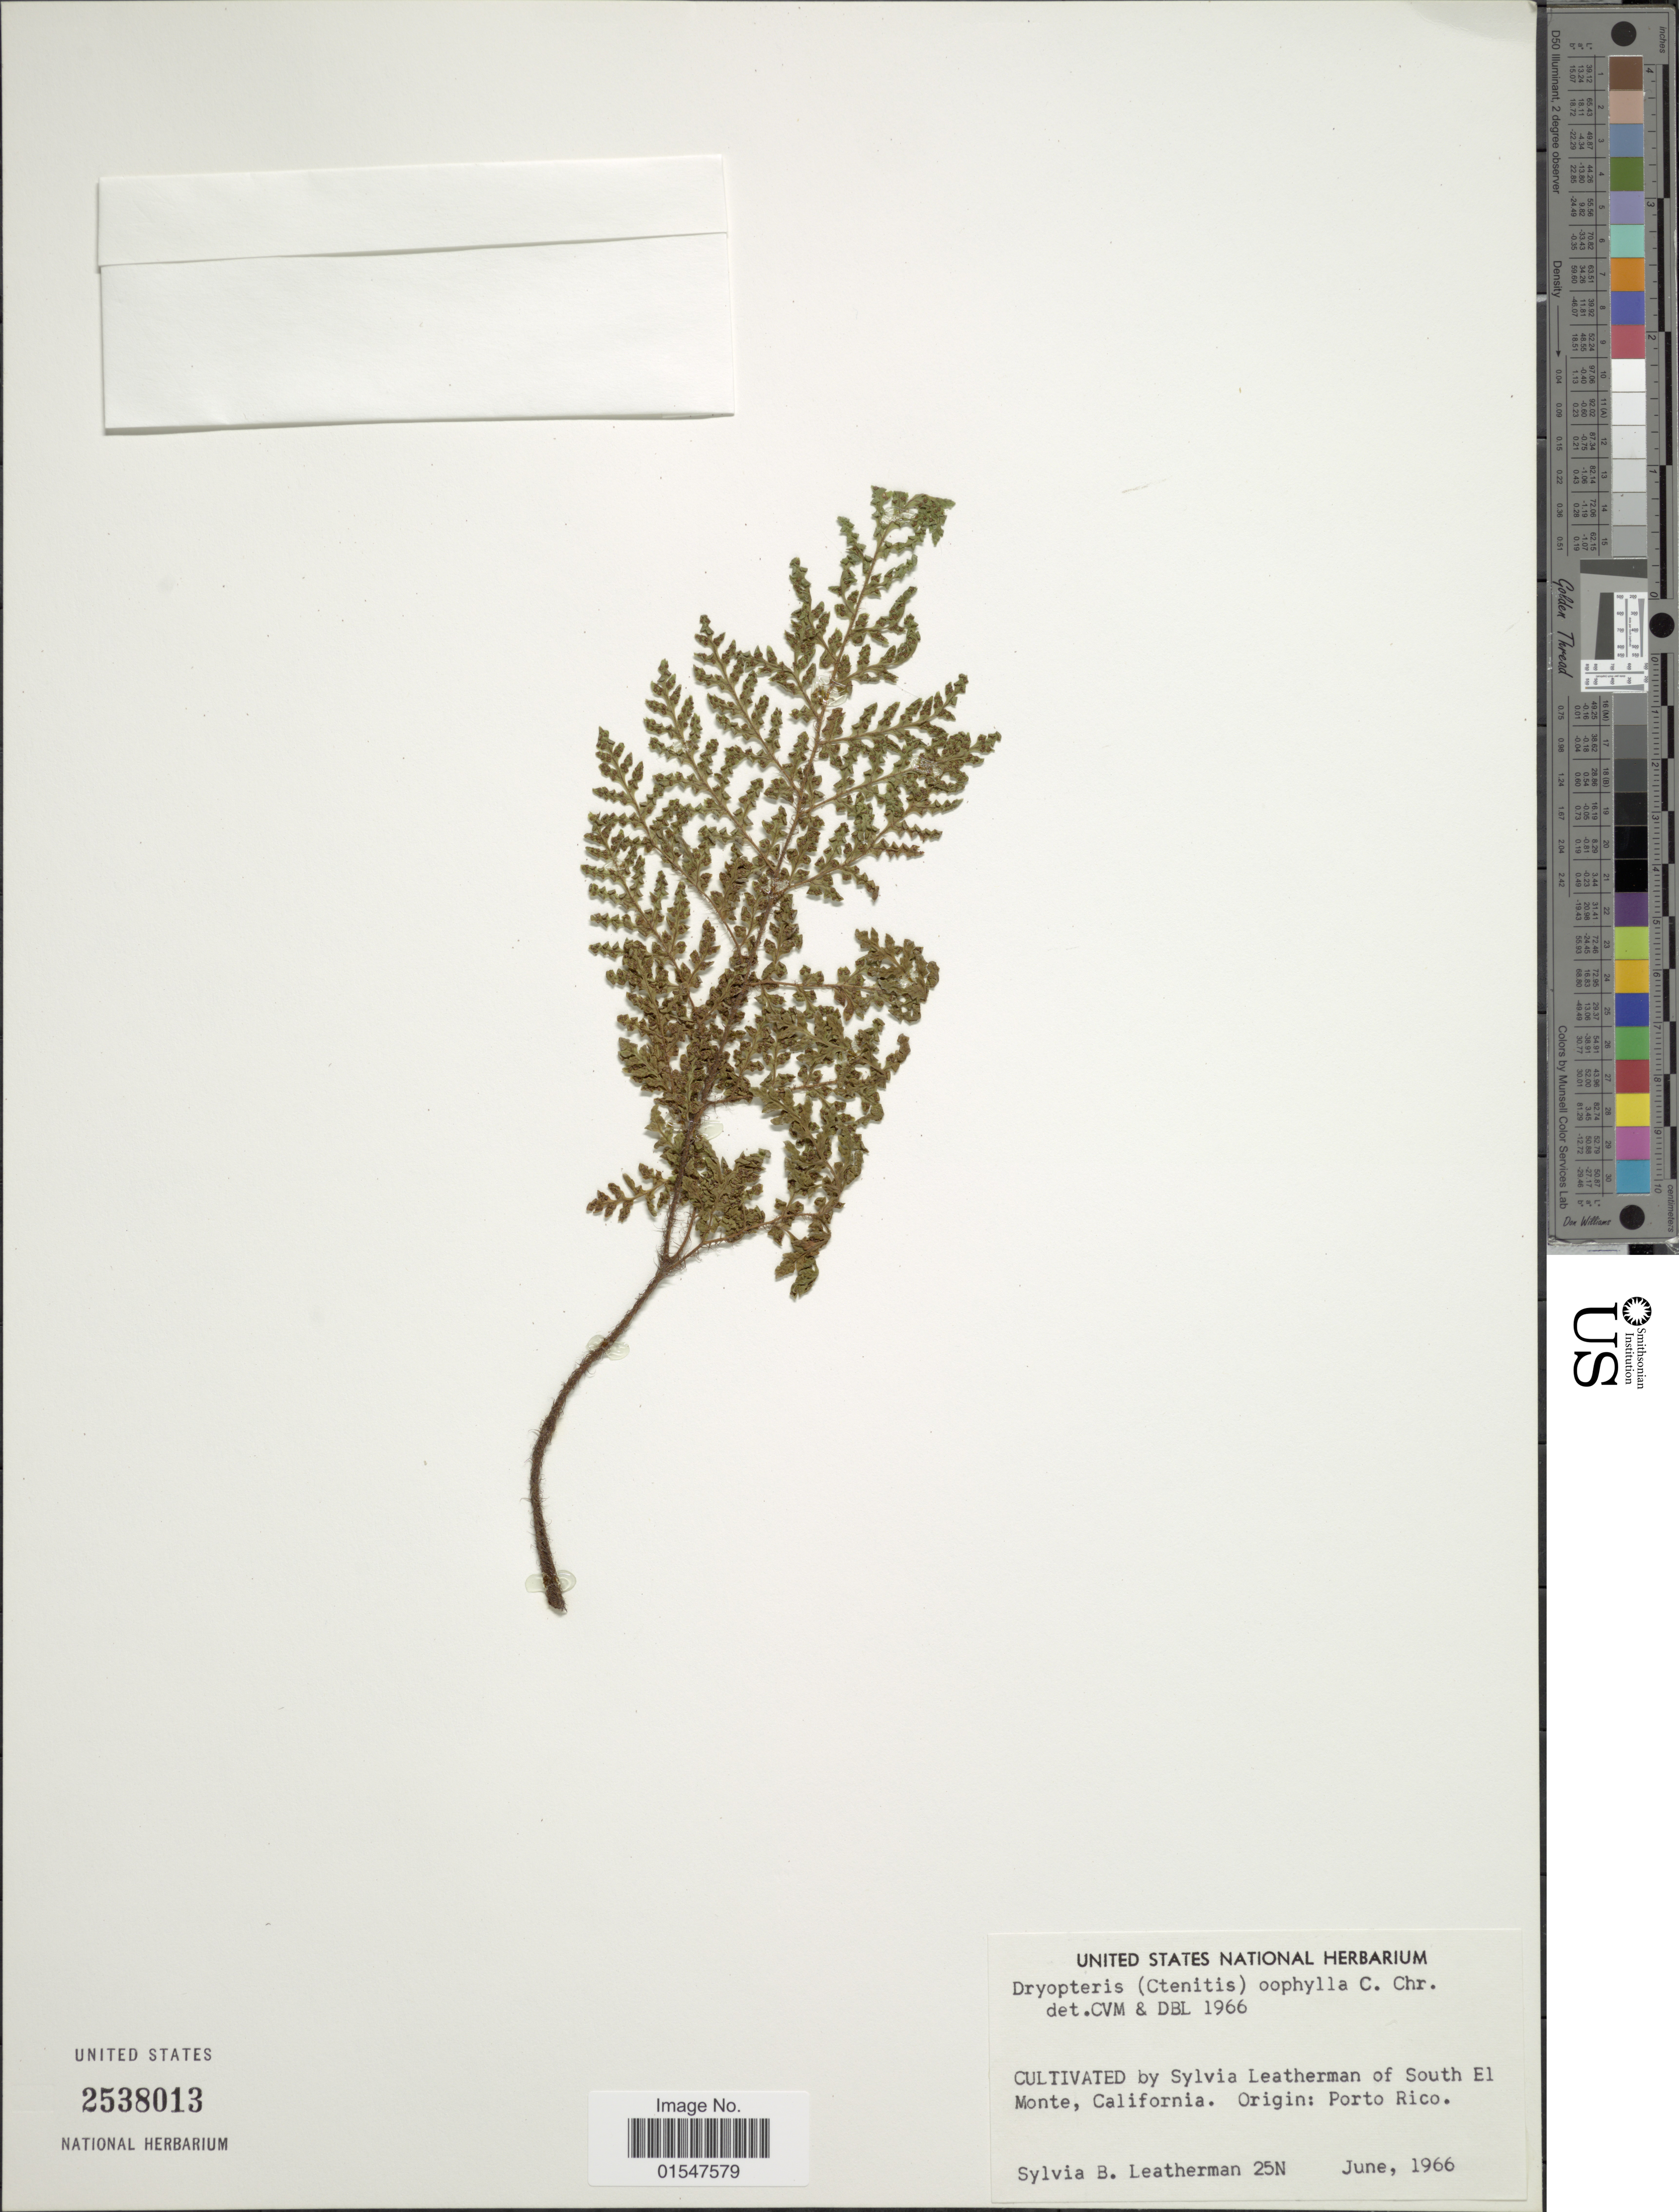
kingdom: Plantae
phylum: Tracheophyta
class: Polypodiopsida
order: Polypodiales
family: Dryopteridaceae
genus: Ctenitis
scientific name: Ctenitis oophylla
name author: (C. Chr.) Ching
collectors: S. Leatherman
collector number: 25N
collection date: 1966-06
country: United States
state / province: California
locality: South El Monte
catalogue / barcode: US 2538013